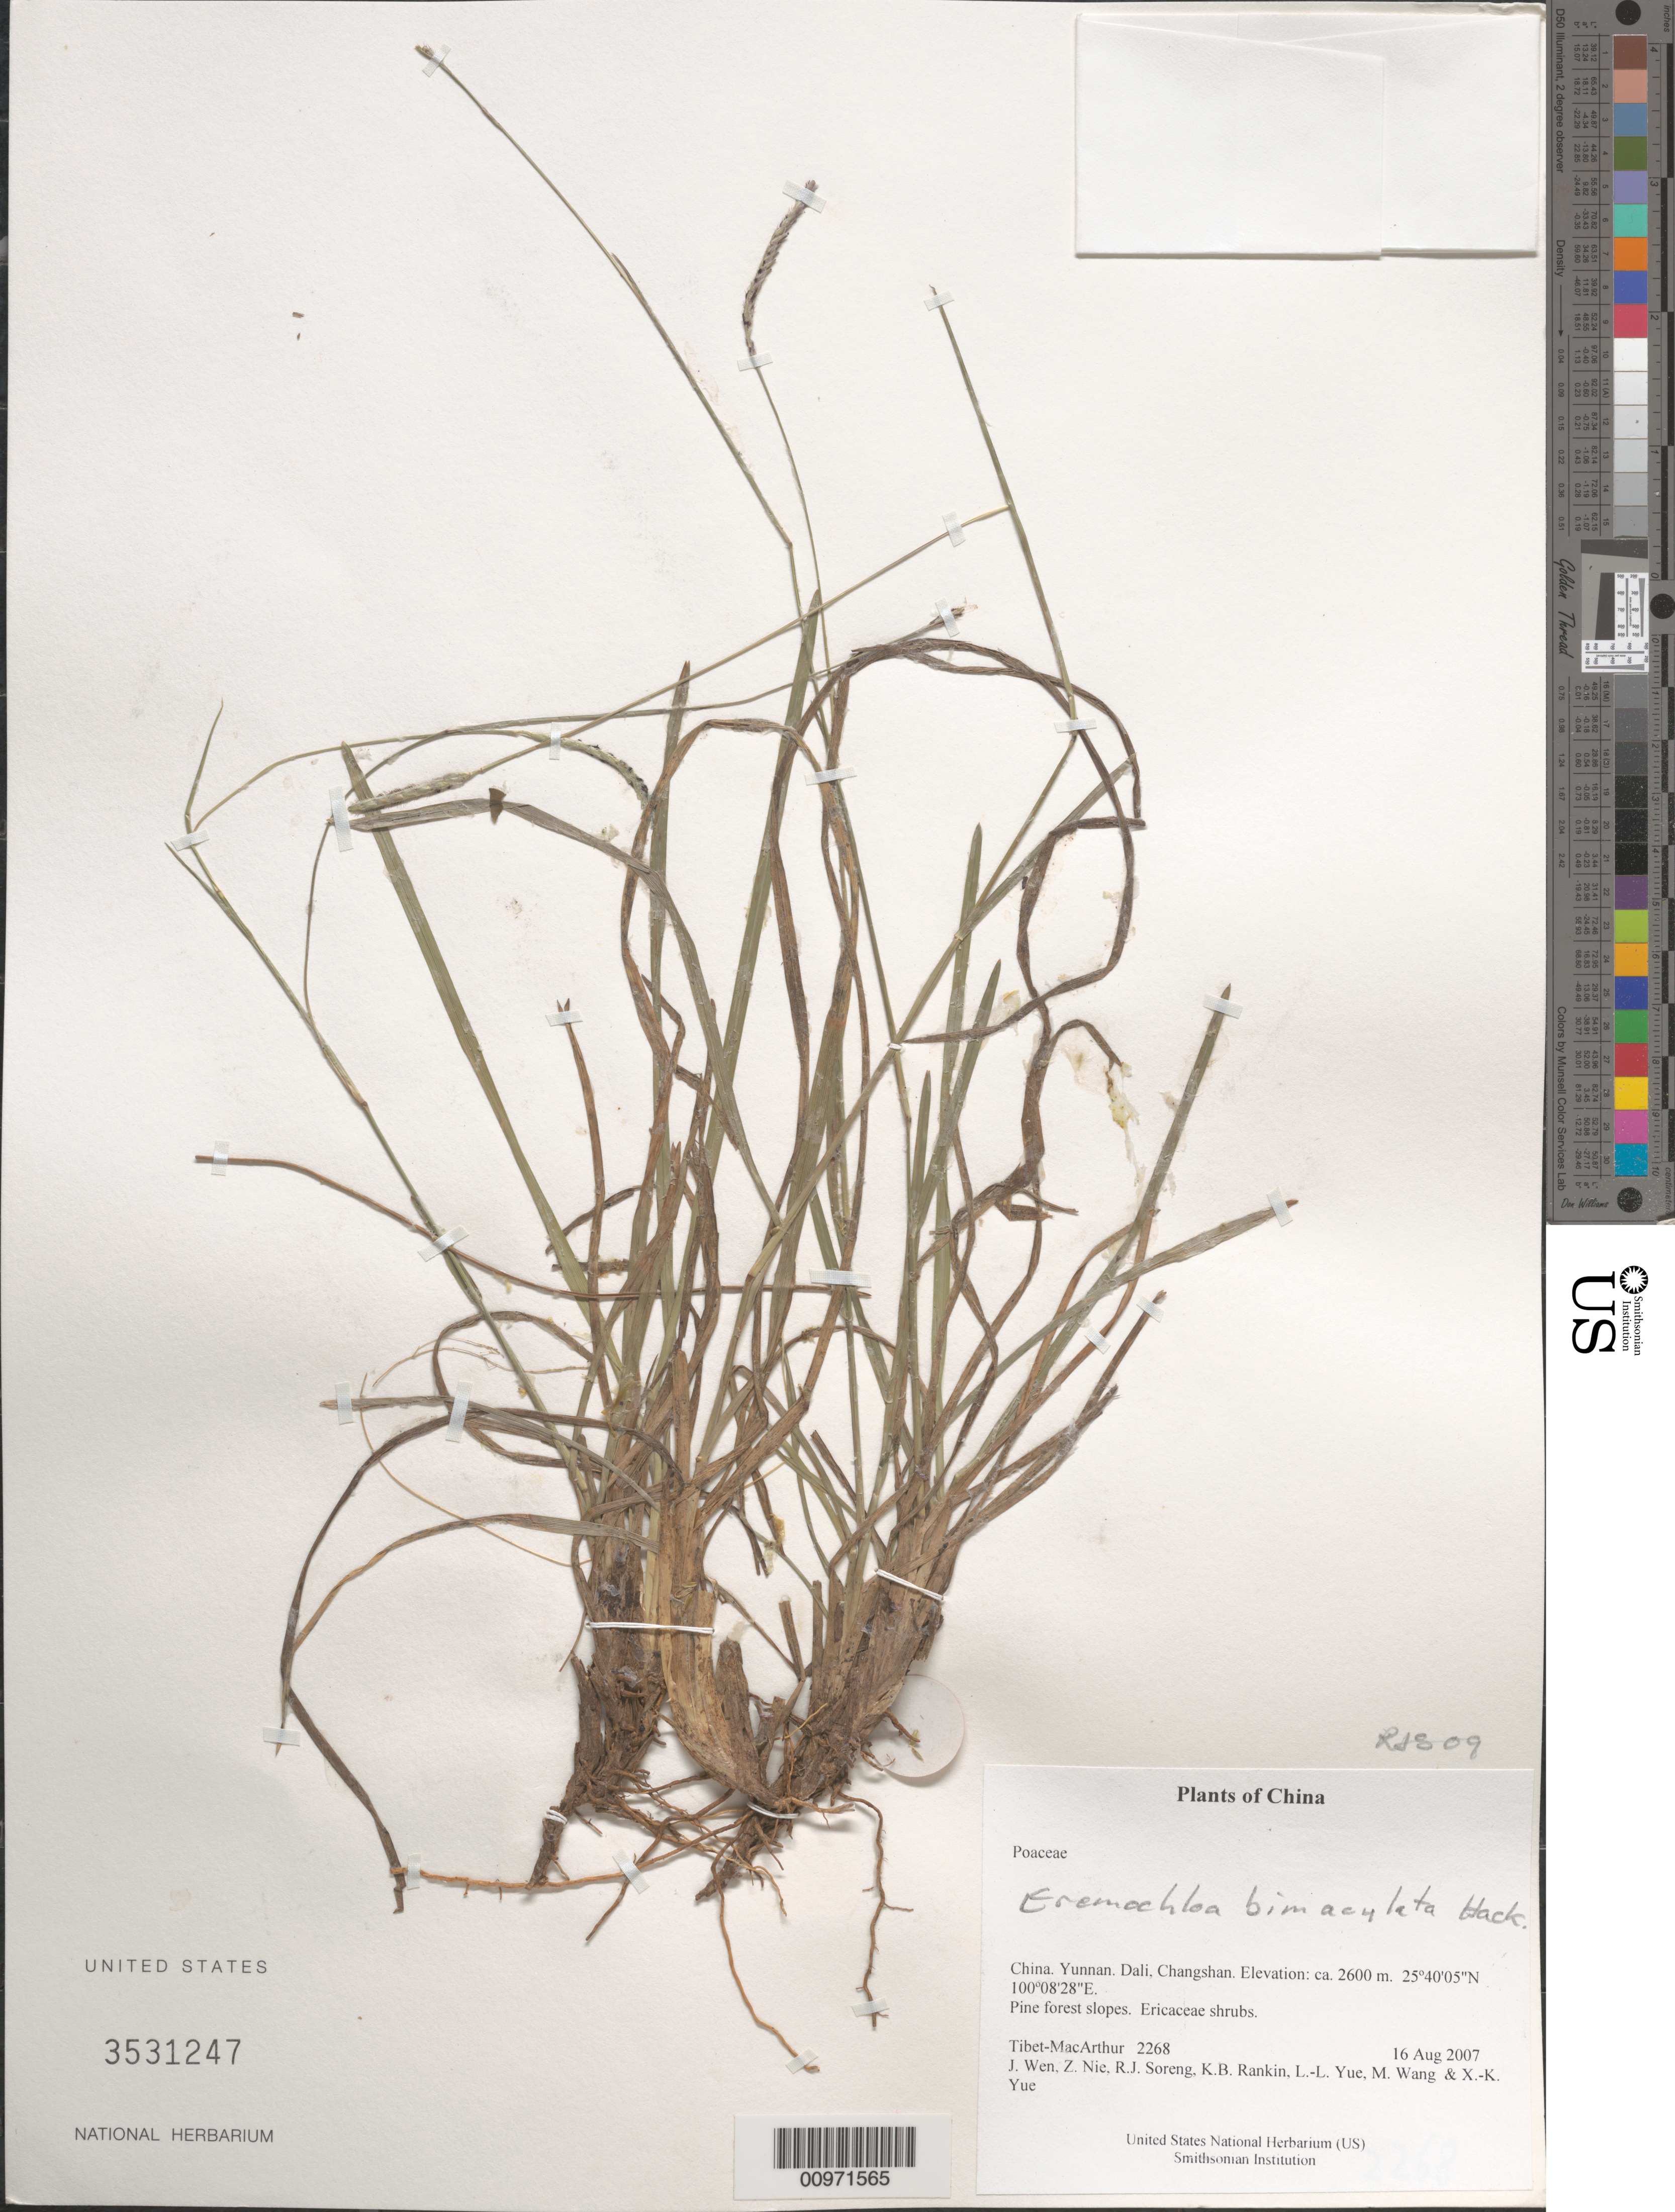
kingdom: Plantae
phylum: Tracheophyta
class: Liliopsida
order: Poales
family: Poaceae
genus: Eremochloa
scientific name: Eremochloa bimaculata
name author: Hack.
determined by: Soreng, Robert J., Research Associate (BOT), Smithsonian Institution - National Museum of Natural History (UNITED STATES)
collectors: Tibet-MacArthur, J. Wen, Z. Nie, R. J. Soreng, K. Rankin, L. Yue, M. Wang & X. Yue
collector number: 2268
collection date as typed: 16 Aug 2007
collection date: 2007-08-16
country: China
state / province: Yunnan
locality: Dali, Changshan.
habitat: Pine forest slopes. Ericaceae shrubs.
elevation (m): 2600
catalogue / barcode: US 3531247